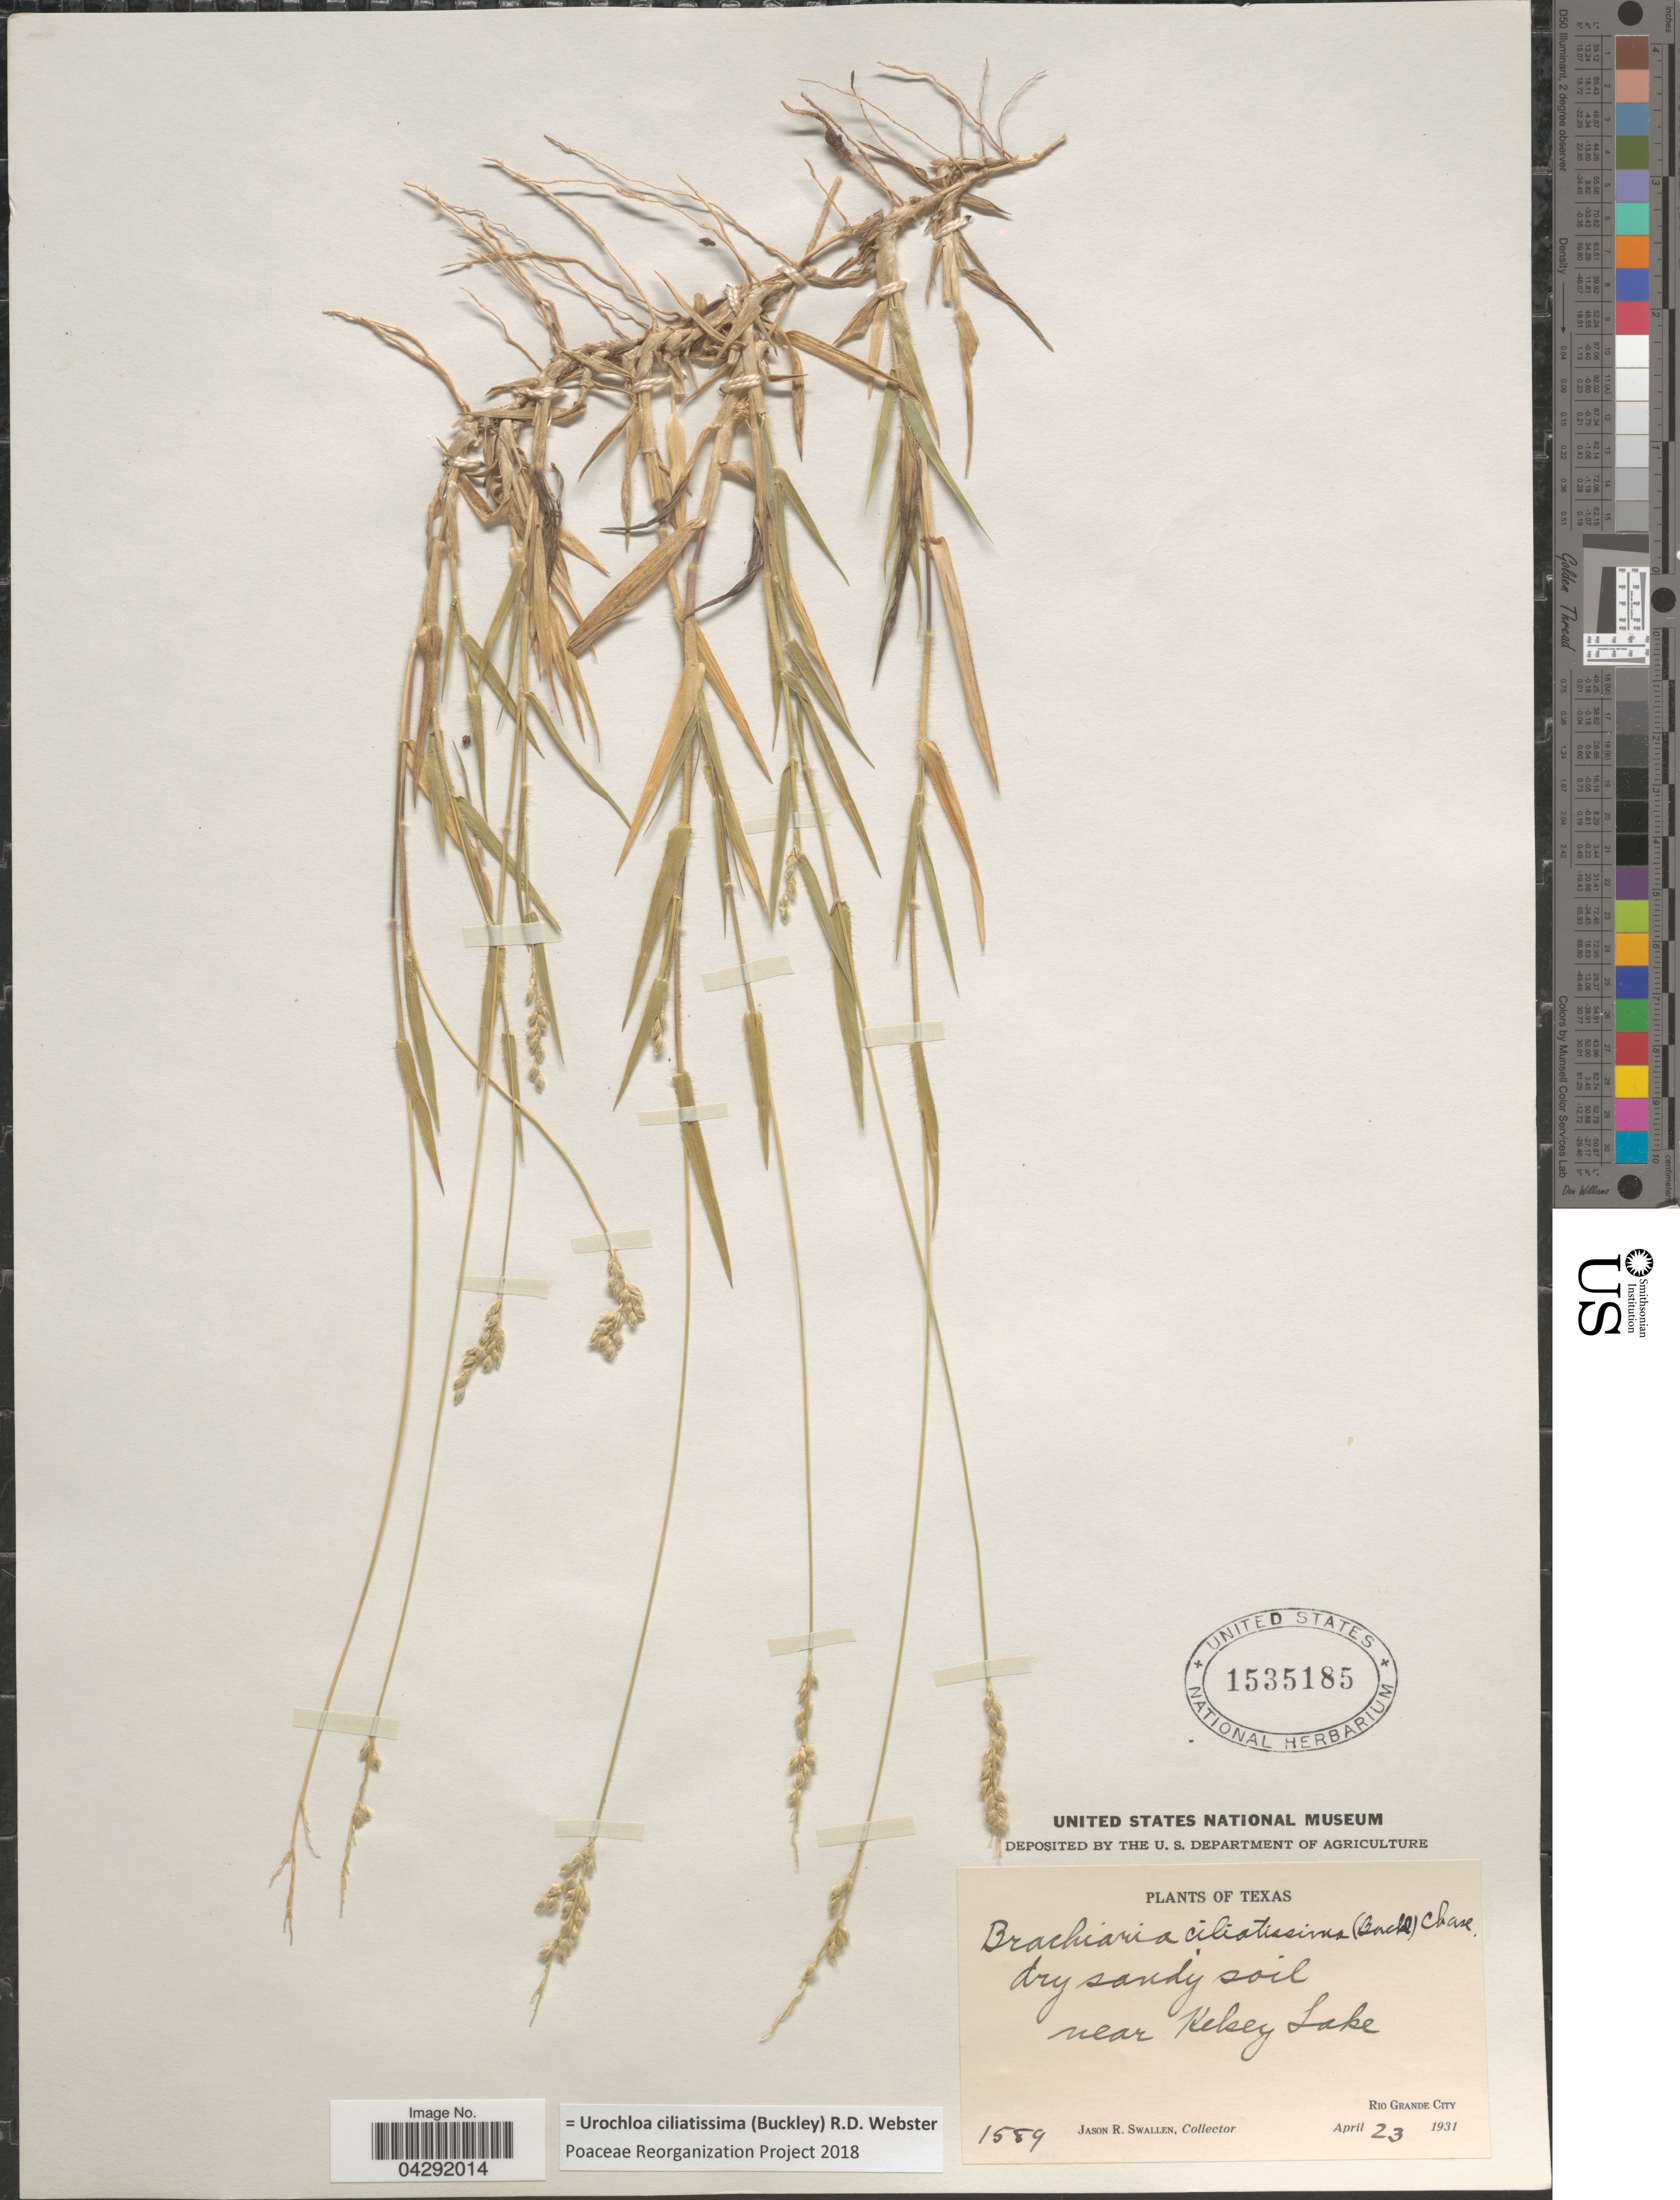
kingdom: Plantae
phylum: Tracheophyta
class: Liliopsida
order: Poales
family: Poaceae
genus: Urochloa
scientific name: Urochloa ciliatissima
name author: (Buckley) R.D. Webster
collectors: J. R. Swallen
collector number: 1589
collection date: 1931-04-23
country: United States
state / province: Texas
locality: Dry sandy soil near Kelsey Lake. Rio Grande City.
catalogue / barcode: US 1535185